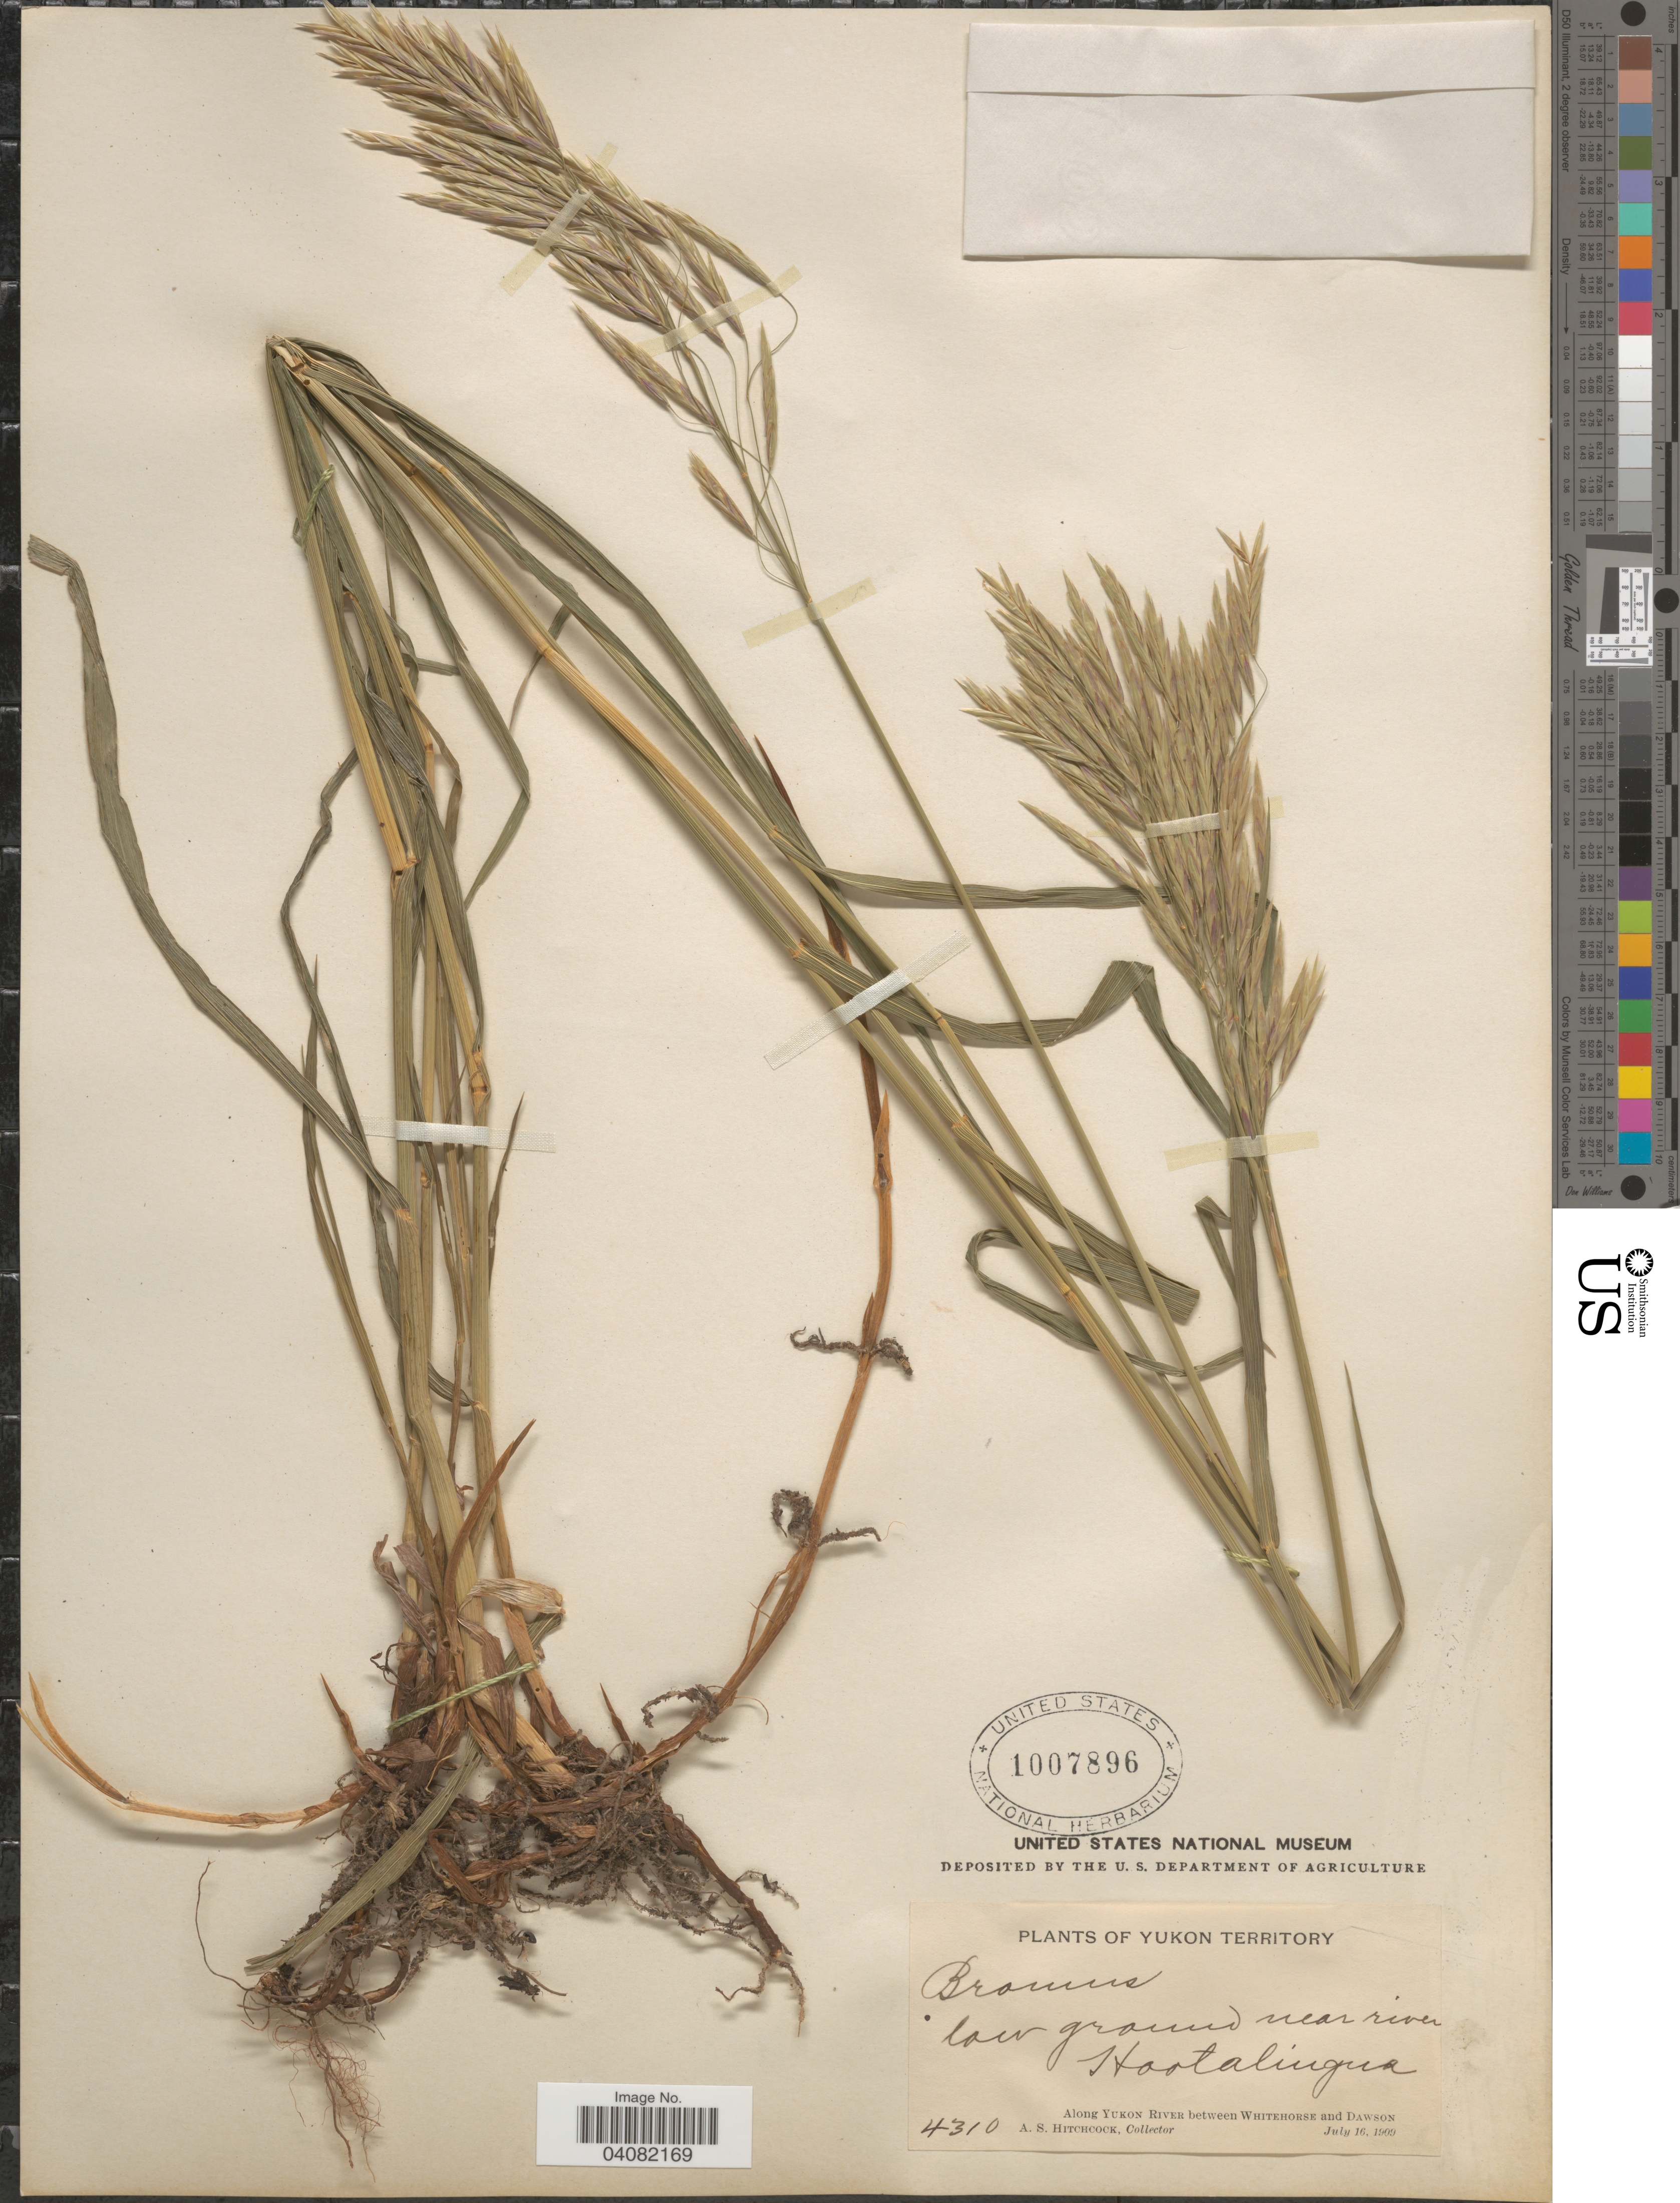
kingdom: Plantae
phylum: Tracheophyta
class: Liliopsida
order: Poales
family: Poaceae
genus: Bromus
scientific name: Bromus inermis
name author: Leyss.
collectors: A. S. Hitchcock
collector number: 4310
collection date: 1909-07-16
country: Canada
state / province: Yukon Territory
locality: Low ground near river Hootalingua. Along Yukon River between Whitehorse and Dawson.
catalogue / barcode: US 1007896